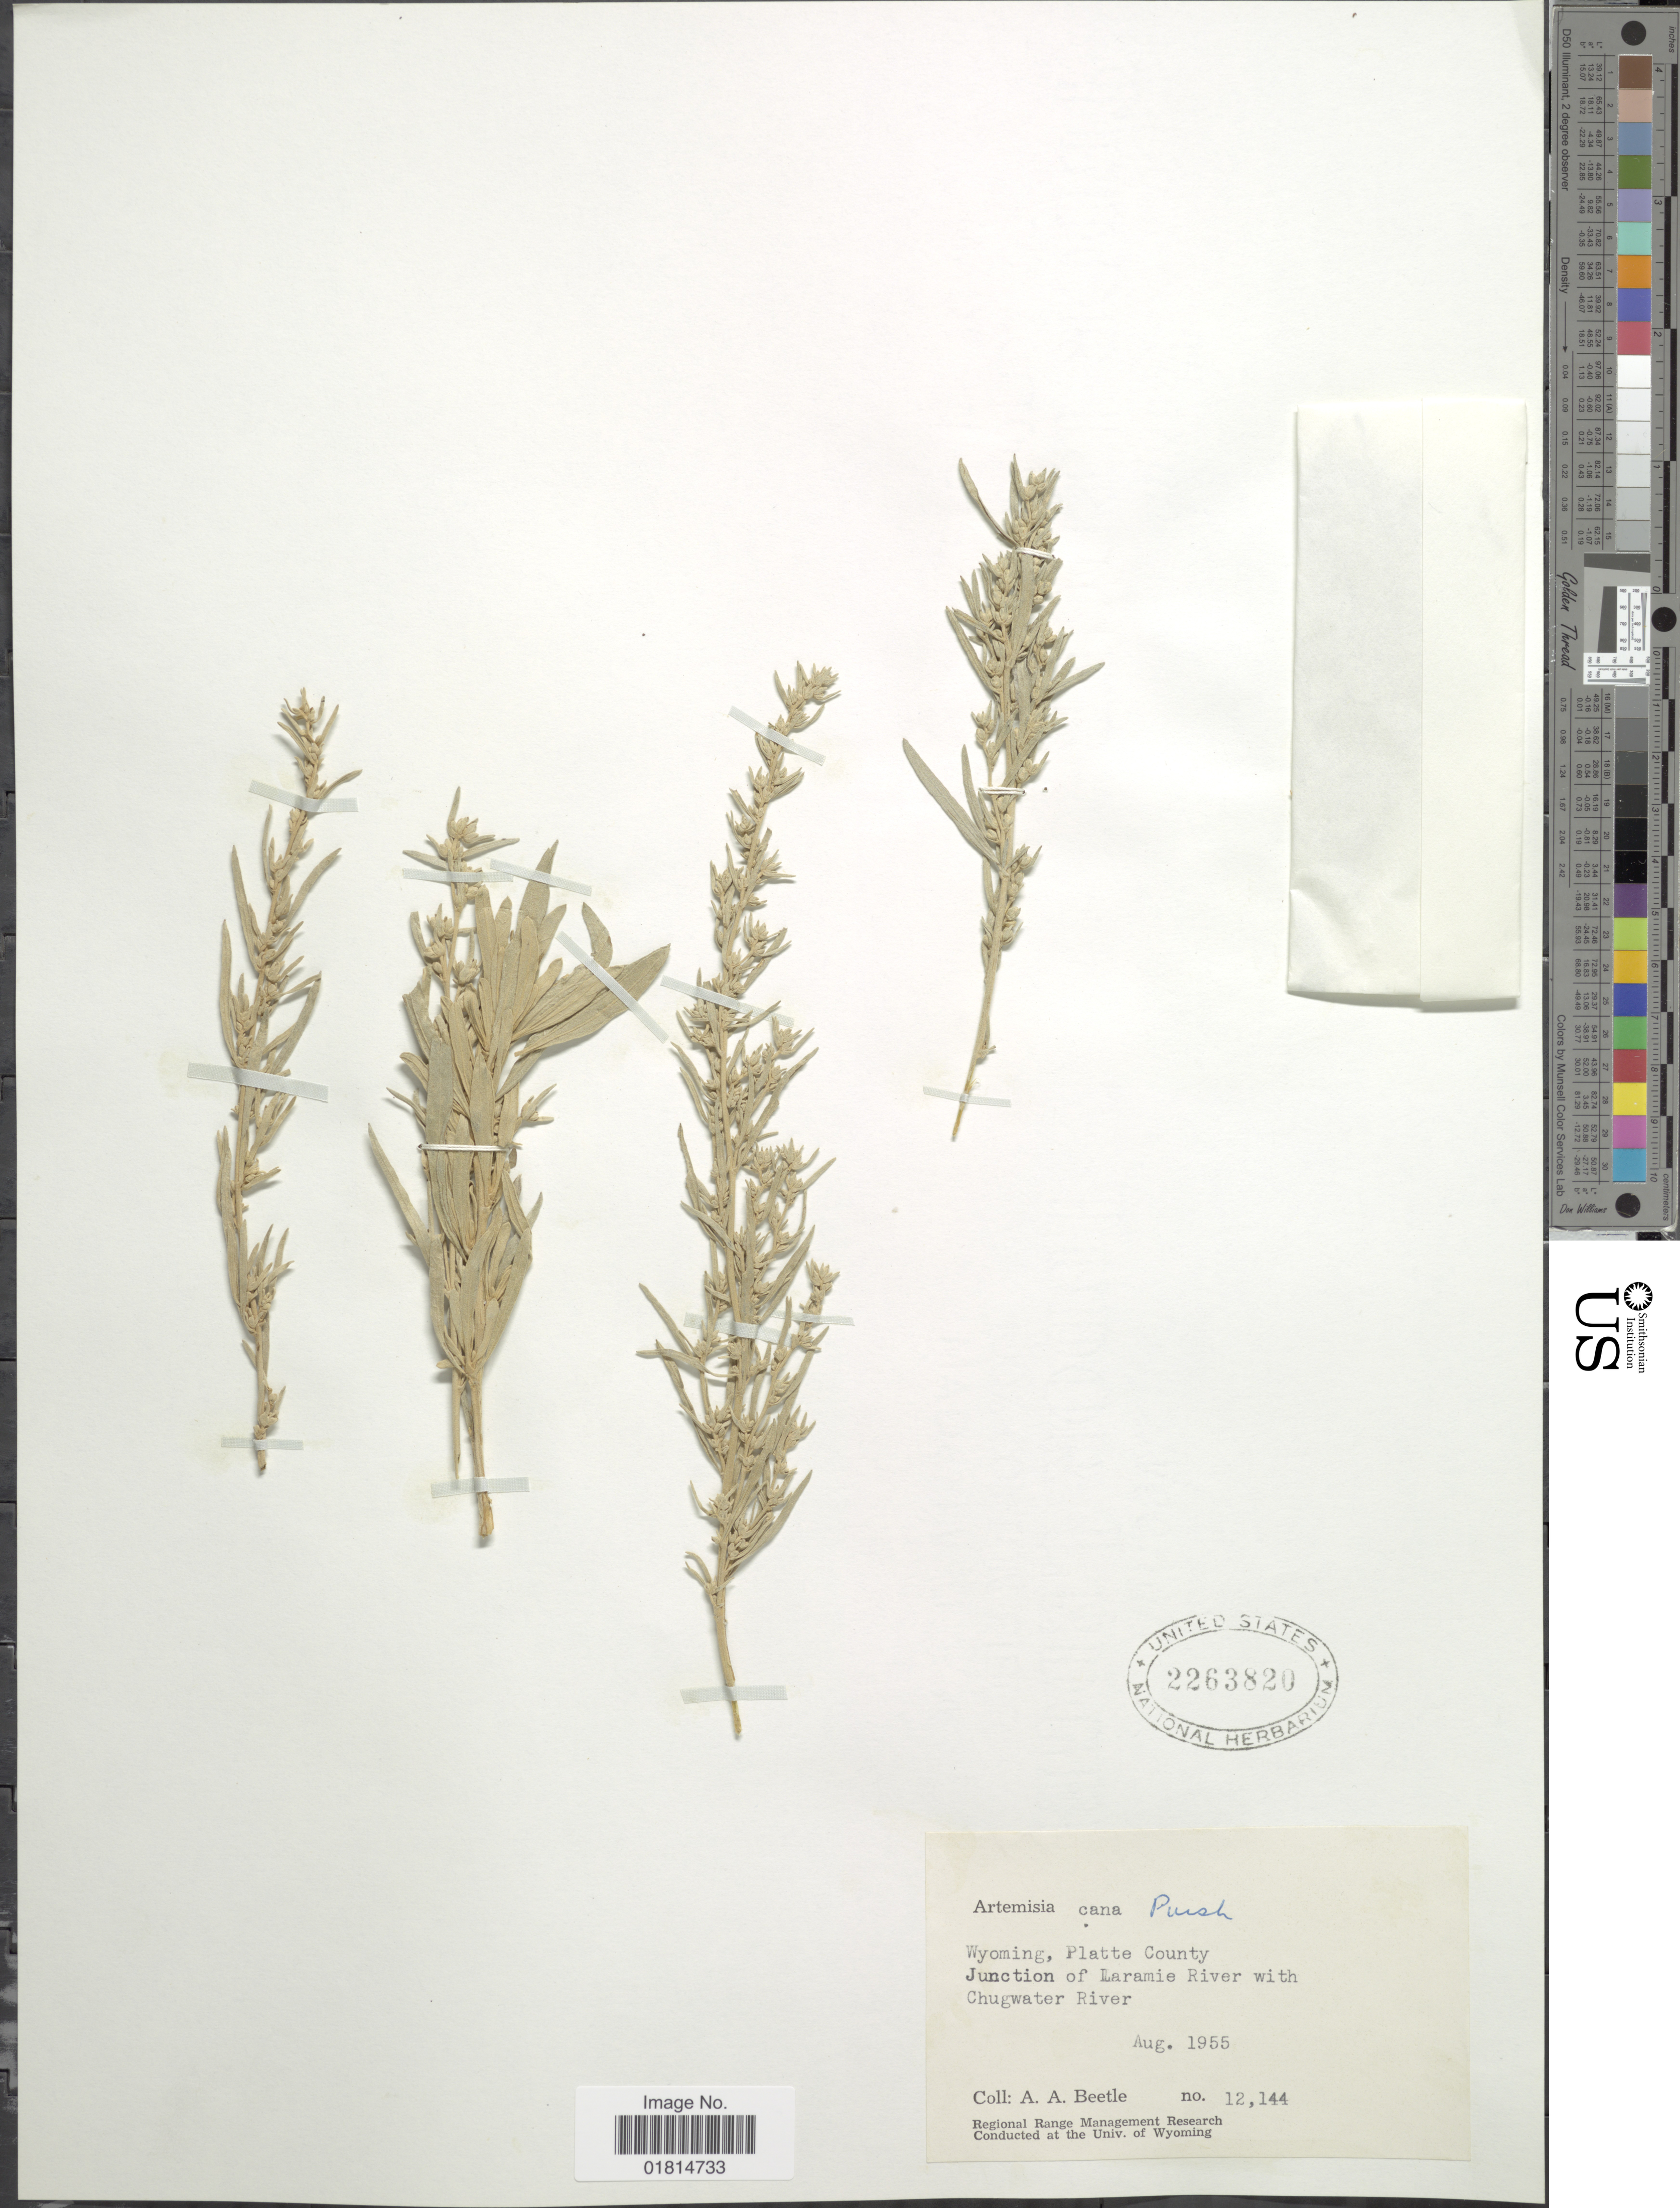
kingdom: Plantae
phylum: Tracheophyta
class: Magnoliopsida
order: Asterales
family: Asteraceae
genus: Artemisia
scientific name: Artemisia cana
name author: Pursh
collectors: A. A. Beetle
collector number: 12144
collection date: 1955-08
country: United States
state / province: Wyoming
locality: Wyoming, Platte County. Junction of Laramie River with Chugwater River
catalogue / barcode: US 2263820